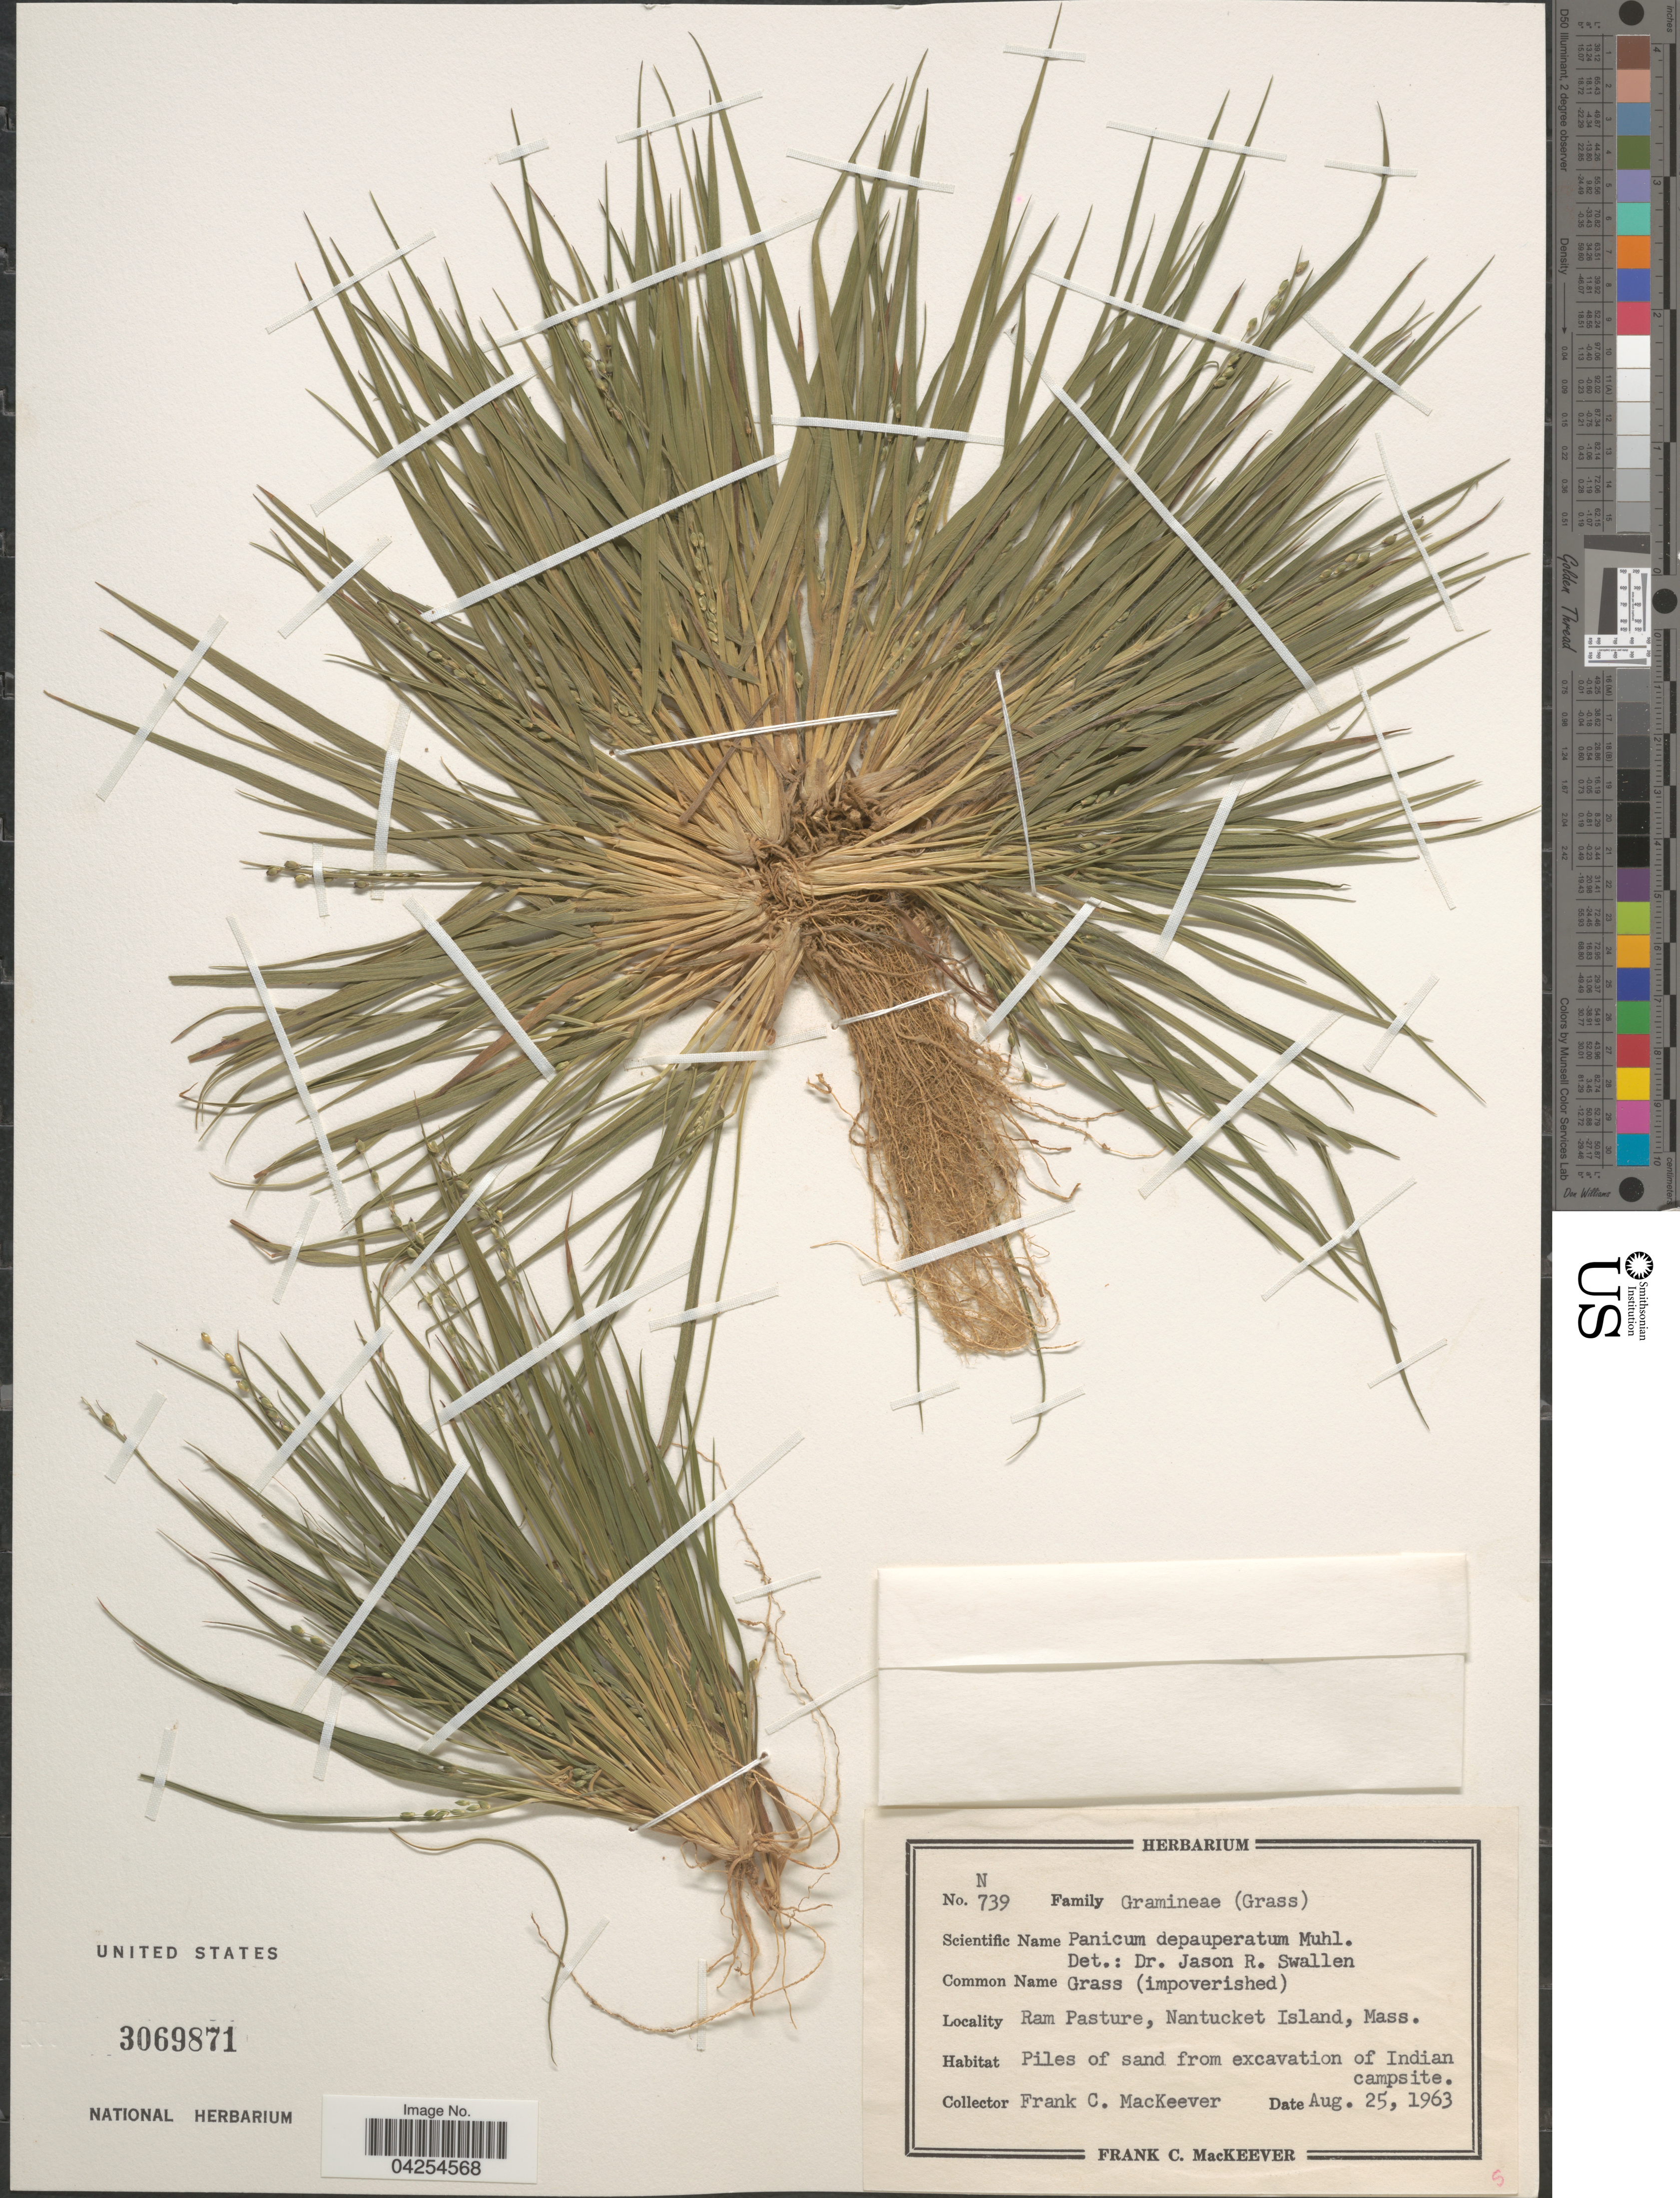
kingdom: Plantae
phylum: Tracheophyta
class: Liliopsida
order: Poales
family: Poaceae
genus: Dichanthelium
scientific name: Dichanthelium depauperatum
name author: (Muhl.) Gould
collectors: F. C. MacKeever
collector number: N739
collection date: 1963-08-25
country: United States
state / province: Massachusetts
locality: Ram Pasture, Nantucket Island. Piles of sand from excavation of Indian campsite.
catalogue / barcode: US 3069871